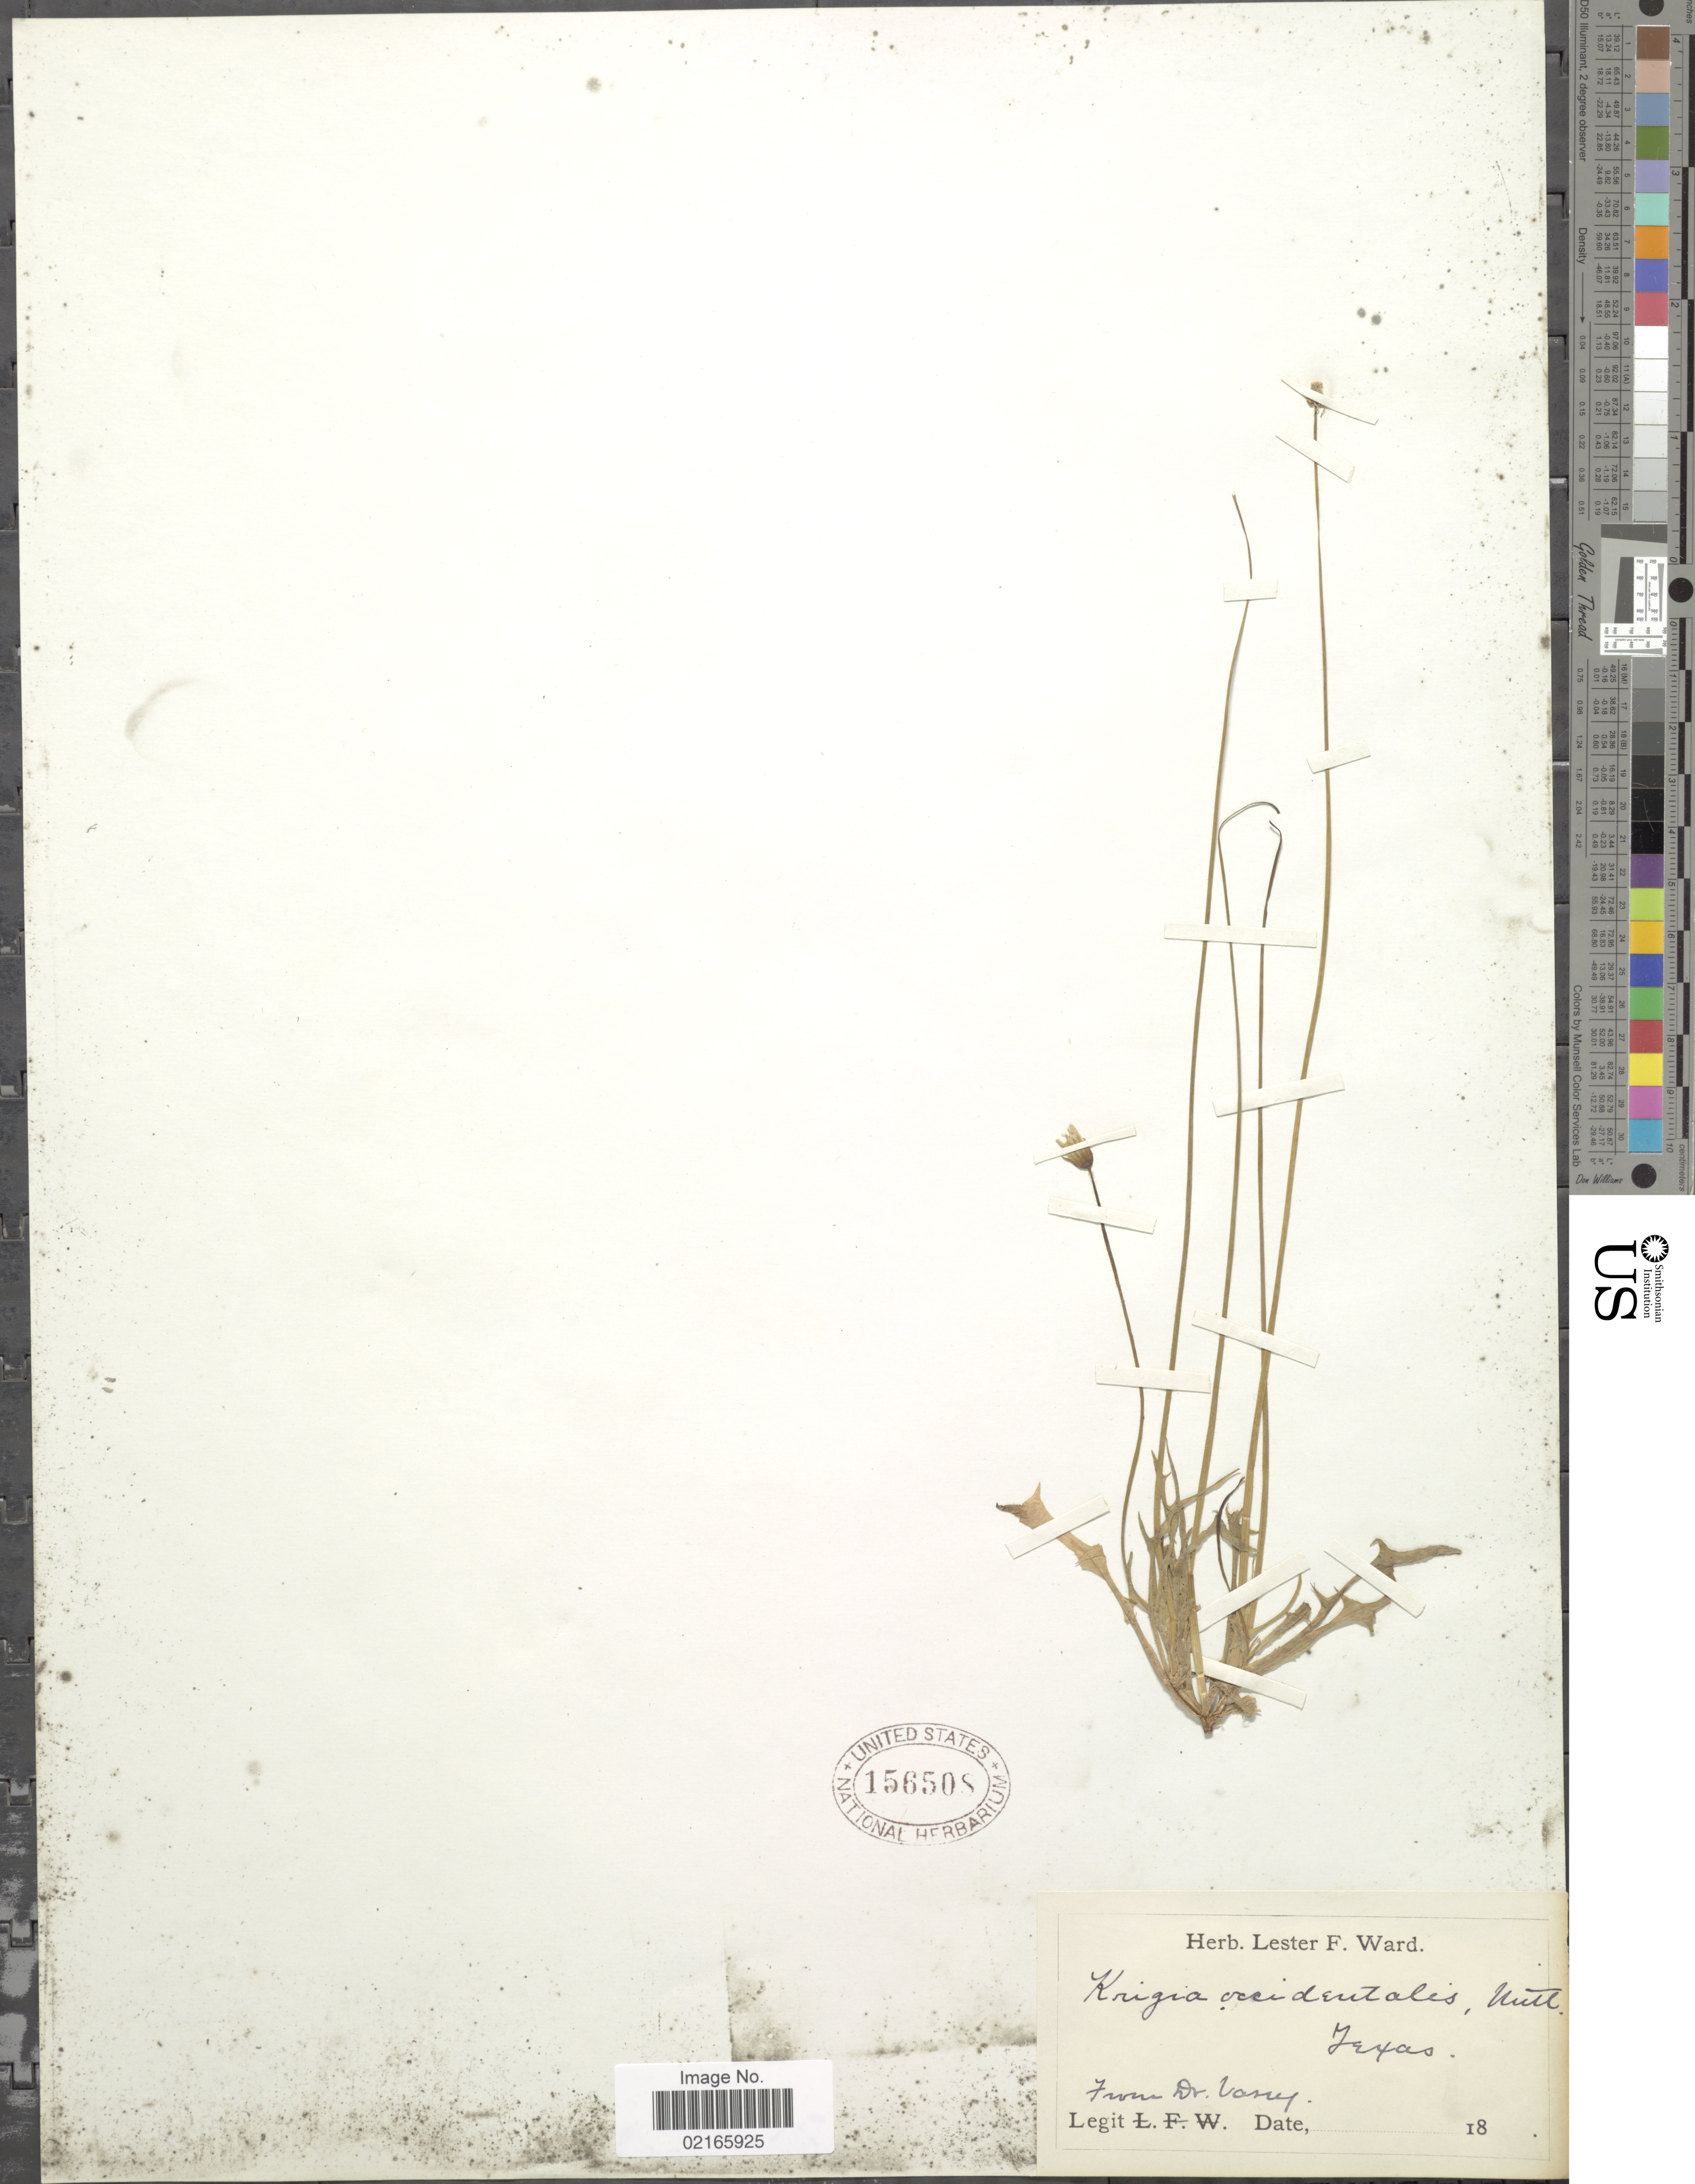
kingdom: Plantae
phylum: Tracheophyta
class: Magnoliopsida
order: Asterales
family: Asteraceae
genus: Krigia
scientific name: Krigia virginica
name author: (L.) Willd.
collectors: Vasey, --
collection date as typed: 18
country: United States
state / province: Texas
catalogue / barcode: US 165608